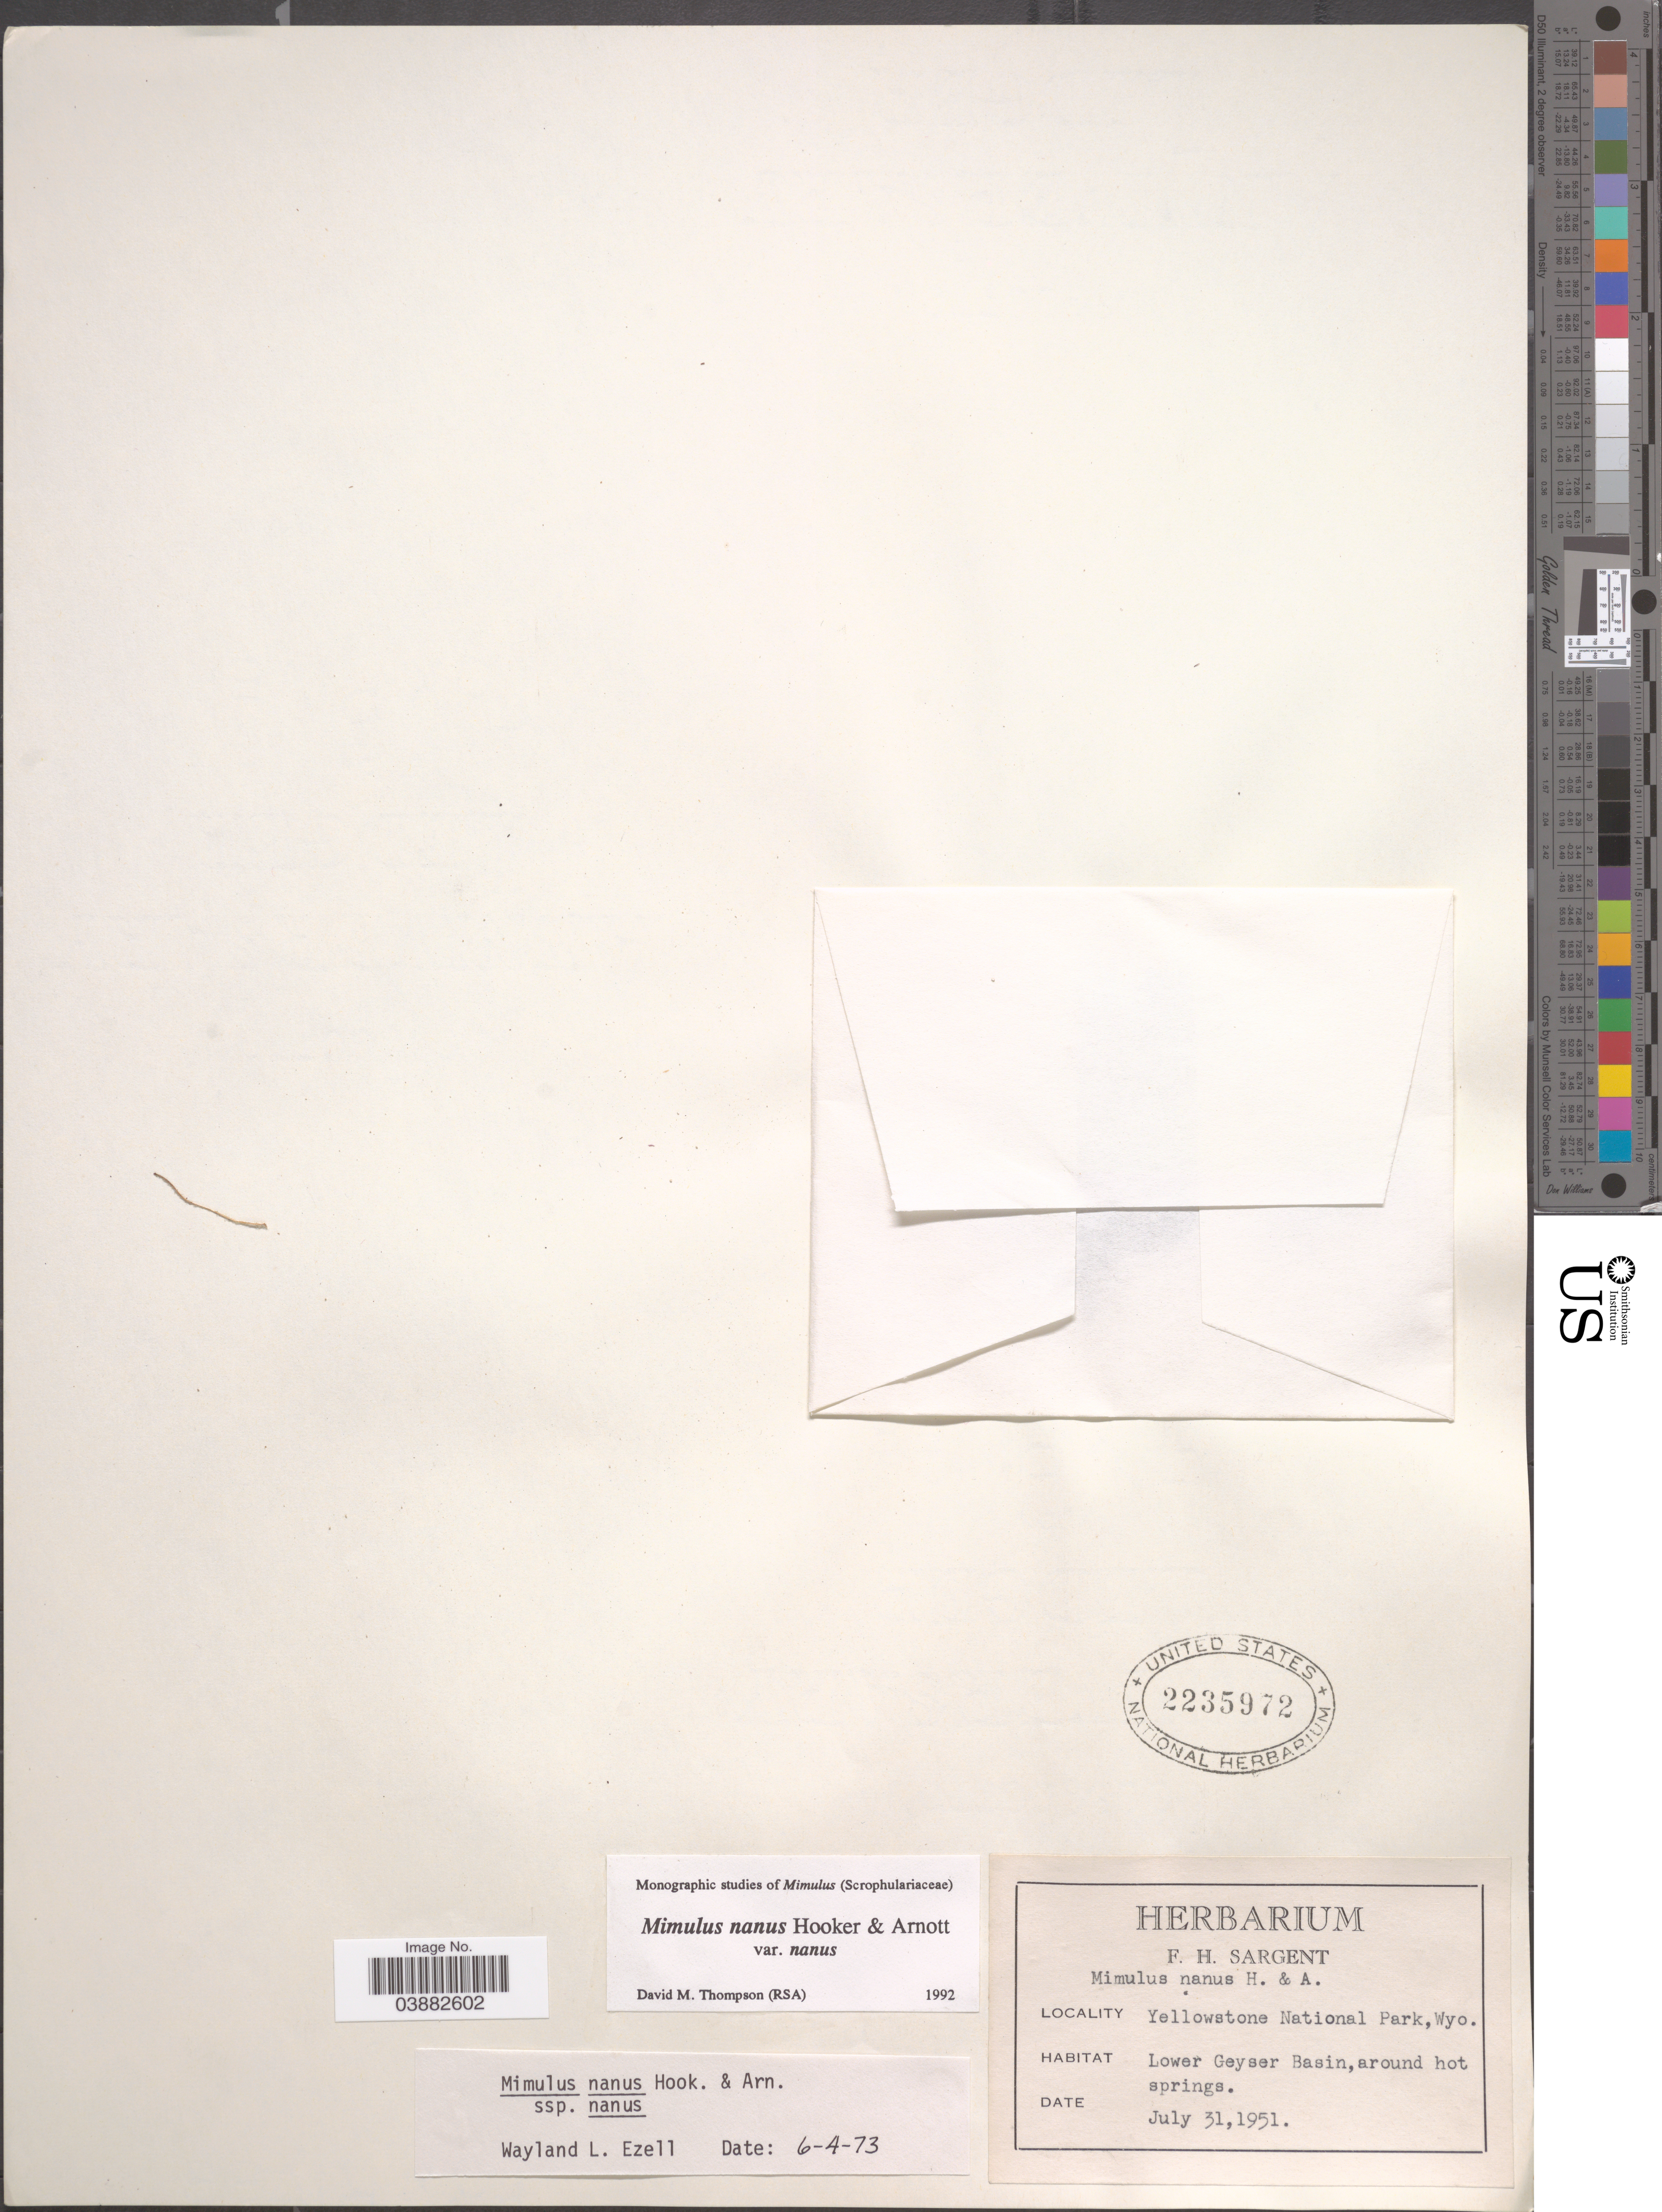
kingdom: Plantae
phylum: Tracheophyta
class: Magnoliopsida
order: Lamiales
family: Phrymaceae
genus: Mimulus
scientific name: Mimulus nanus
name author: Hook. & Arn.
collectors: F. H. Sargent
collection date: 1951-07-31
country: United States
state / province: Wyoming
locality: Yellowstone National Park. Lower Geyser Basin.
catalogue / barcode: US 2235972